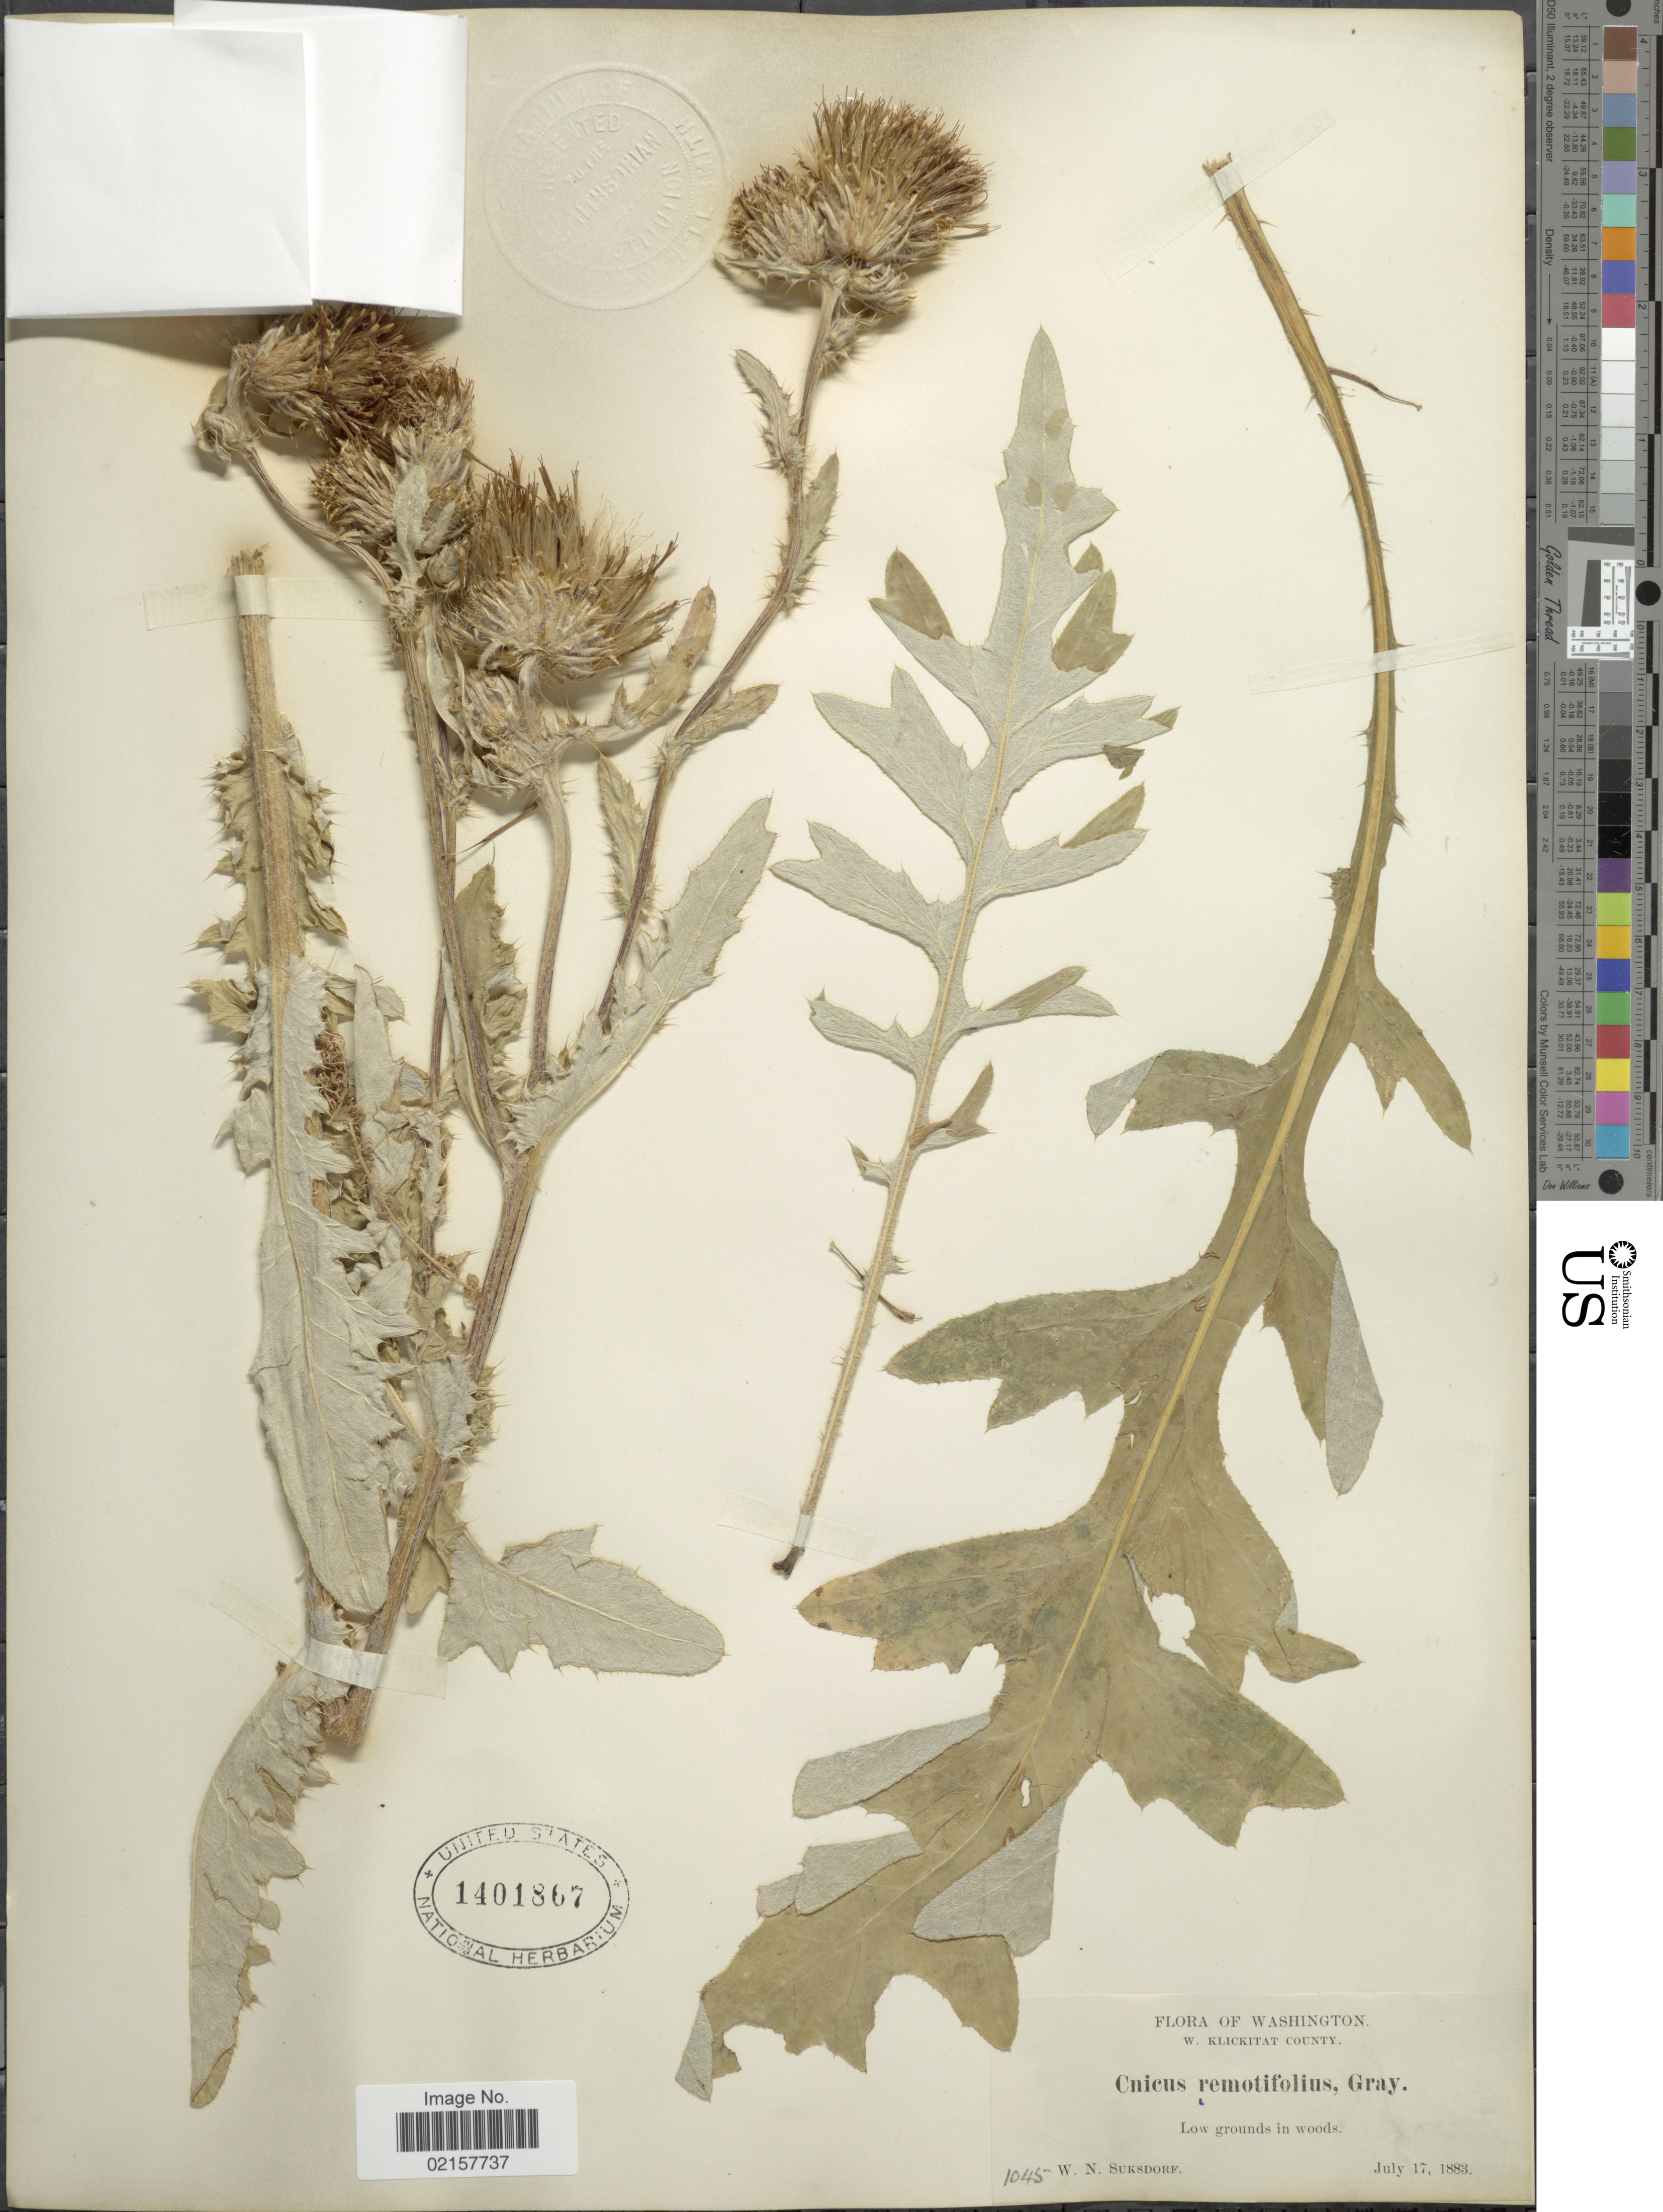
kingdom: Plantae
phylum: Tracheophyta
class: Magnoliopsida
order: Asterales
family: Asteraceae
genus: Cirsium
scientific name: Cirsium remotifolium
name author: (Hook.) DC.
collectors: W. N. Suksdorf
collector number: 1045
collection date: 1883-07-17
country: United States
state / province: Washington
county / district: Klickitat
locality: W. Klickitat County, low grounds in woods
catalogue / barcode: US 1401867